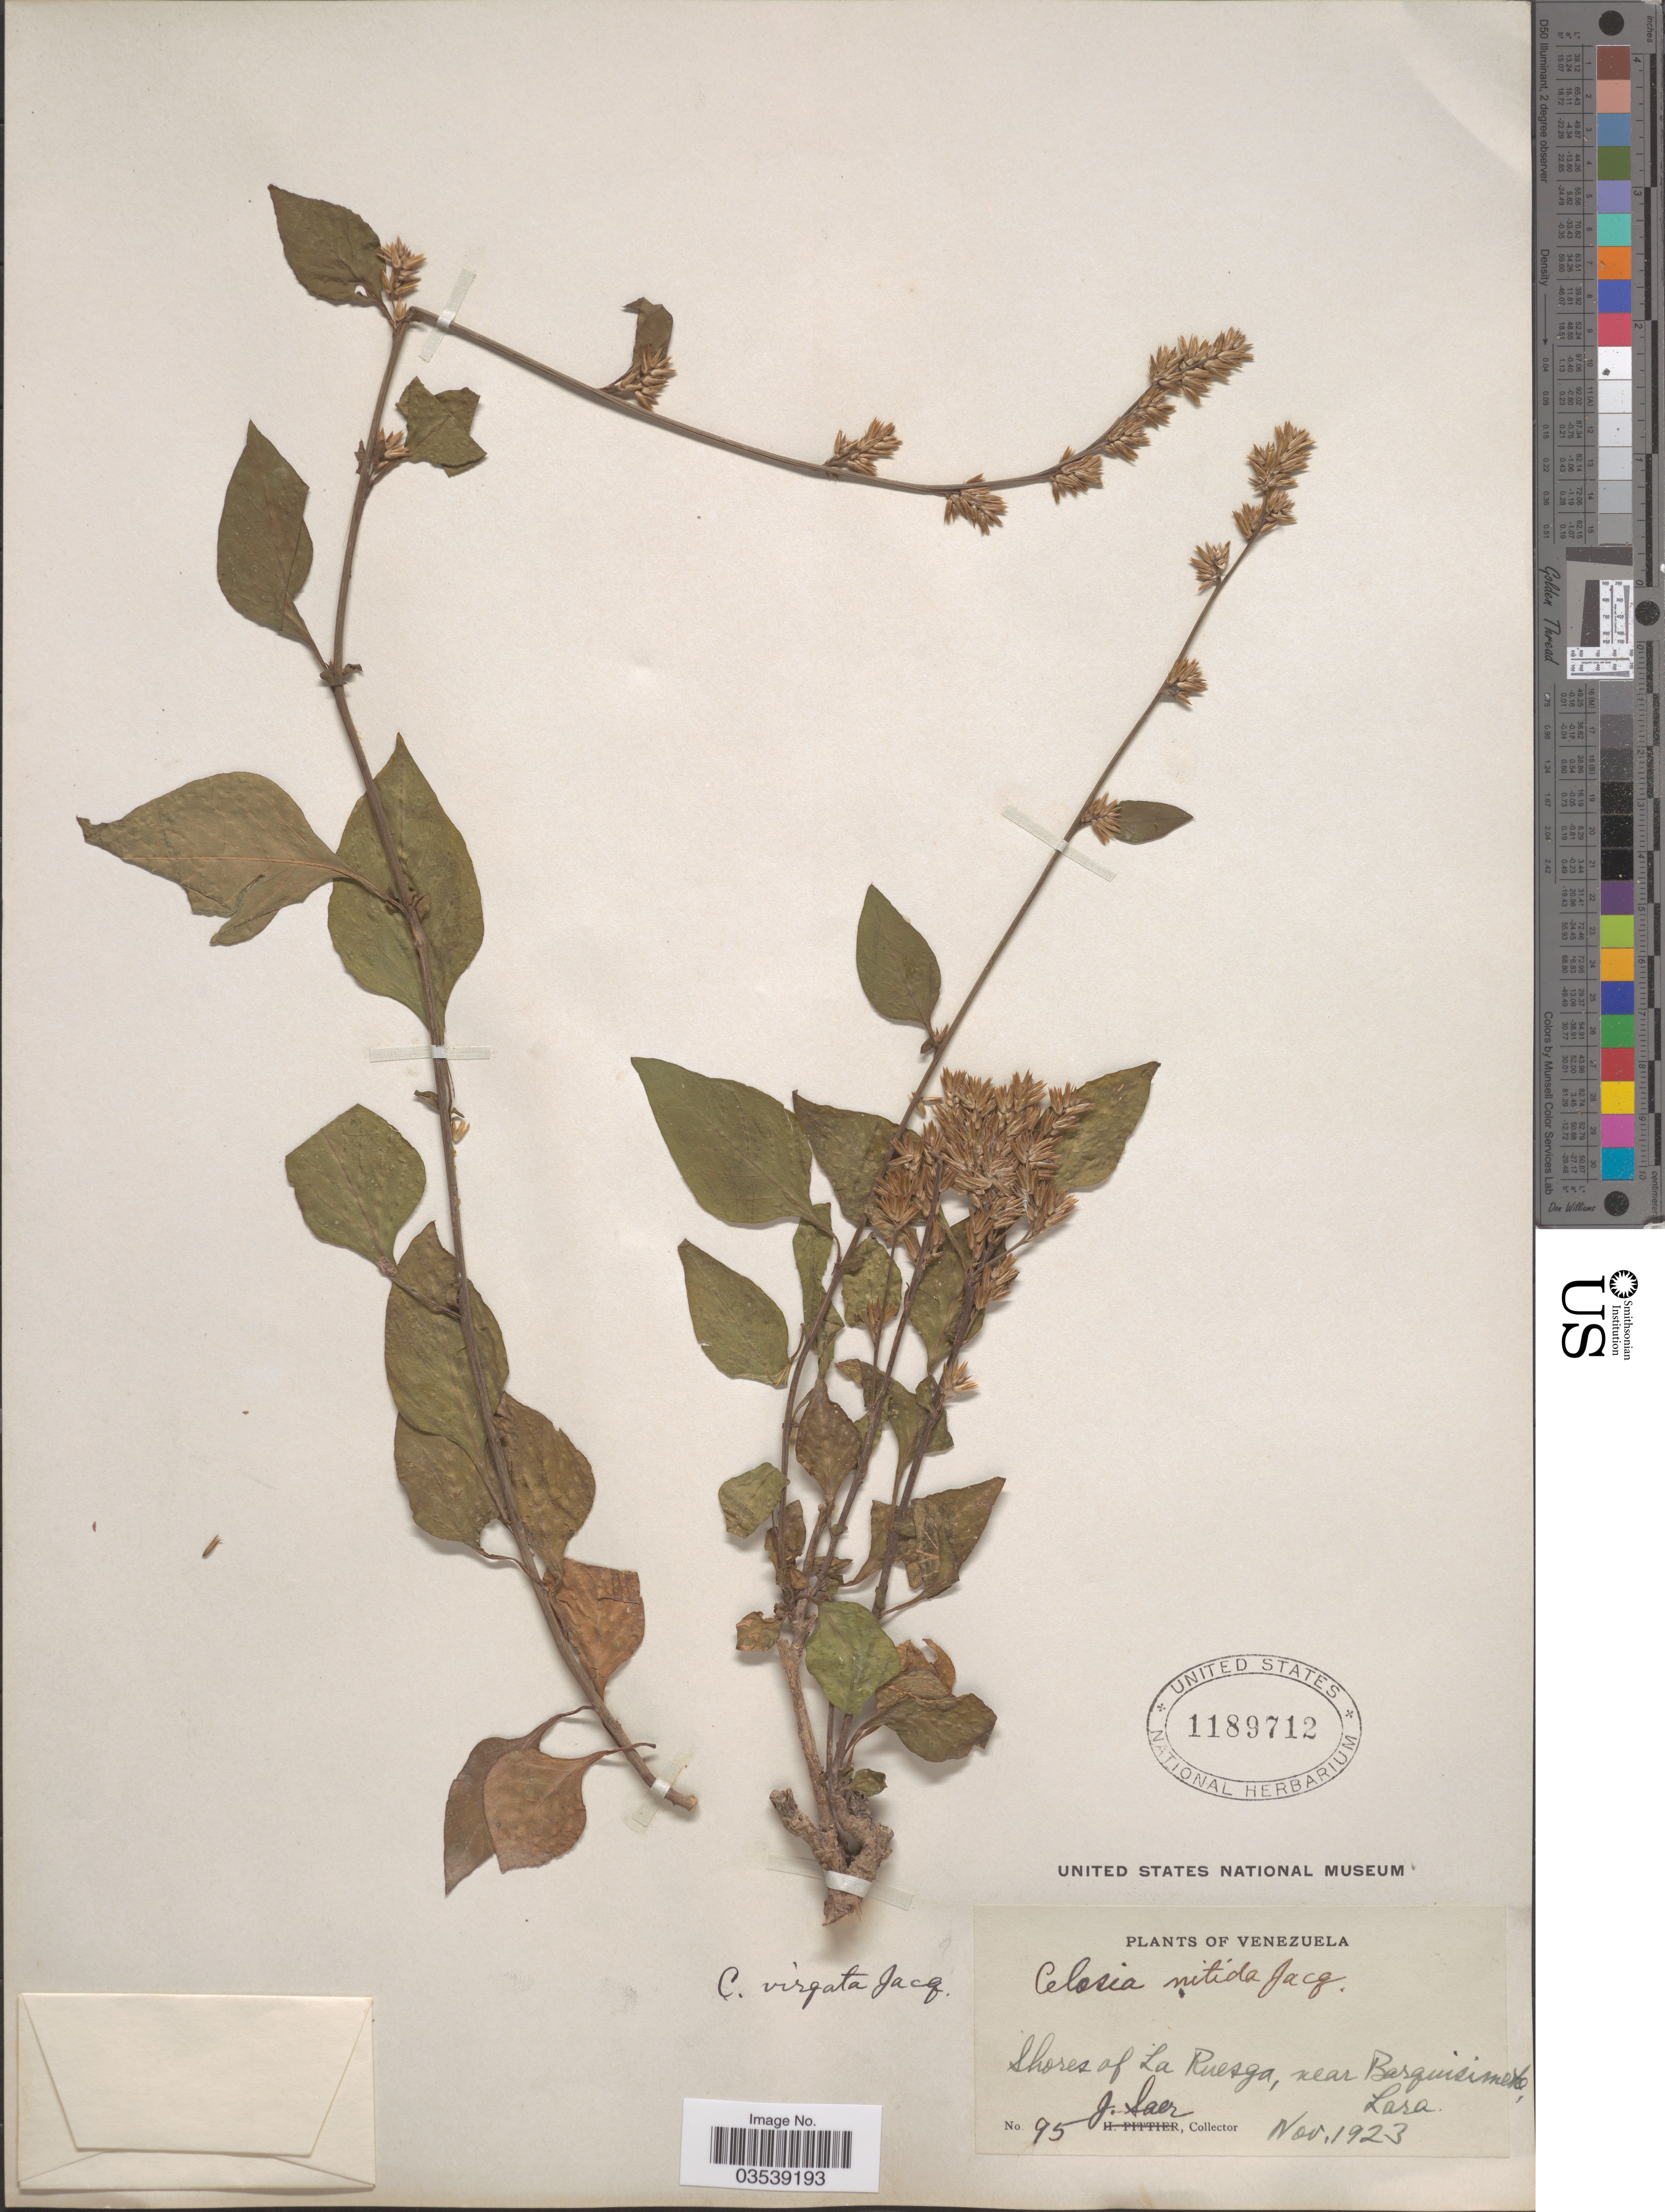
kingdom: Plantae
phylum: Tracheophyta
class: Magnoliopsida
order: Caryophyllales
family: Amaranthaceae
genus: Celosia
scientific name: Celosia virgata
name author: Jacq.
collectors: J. Saer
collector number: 95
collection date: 1923-11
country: Venezuela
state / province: Lara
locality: Shores of La Ruesga, near Barquisimeto.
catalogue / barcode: US 1189712